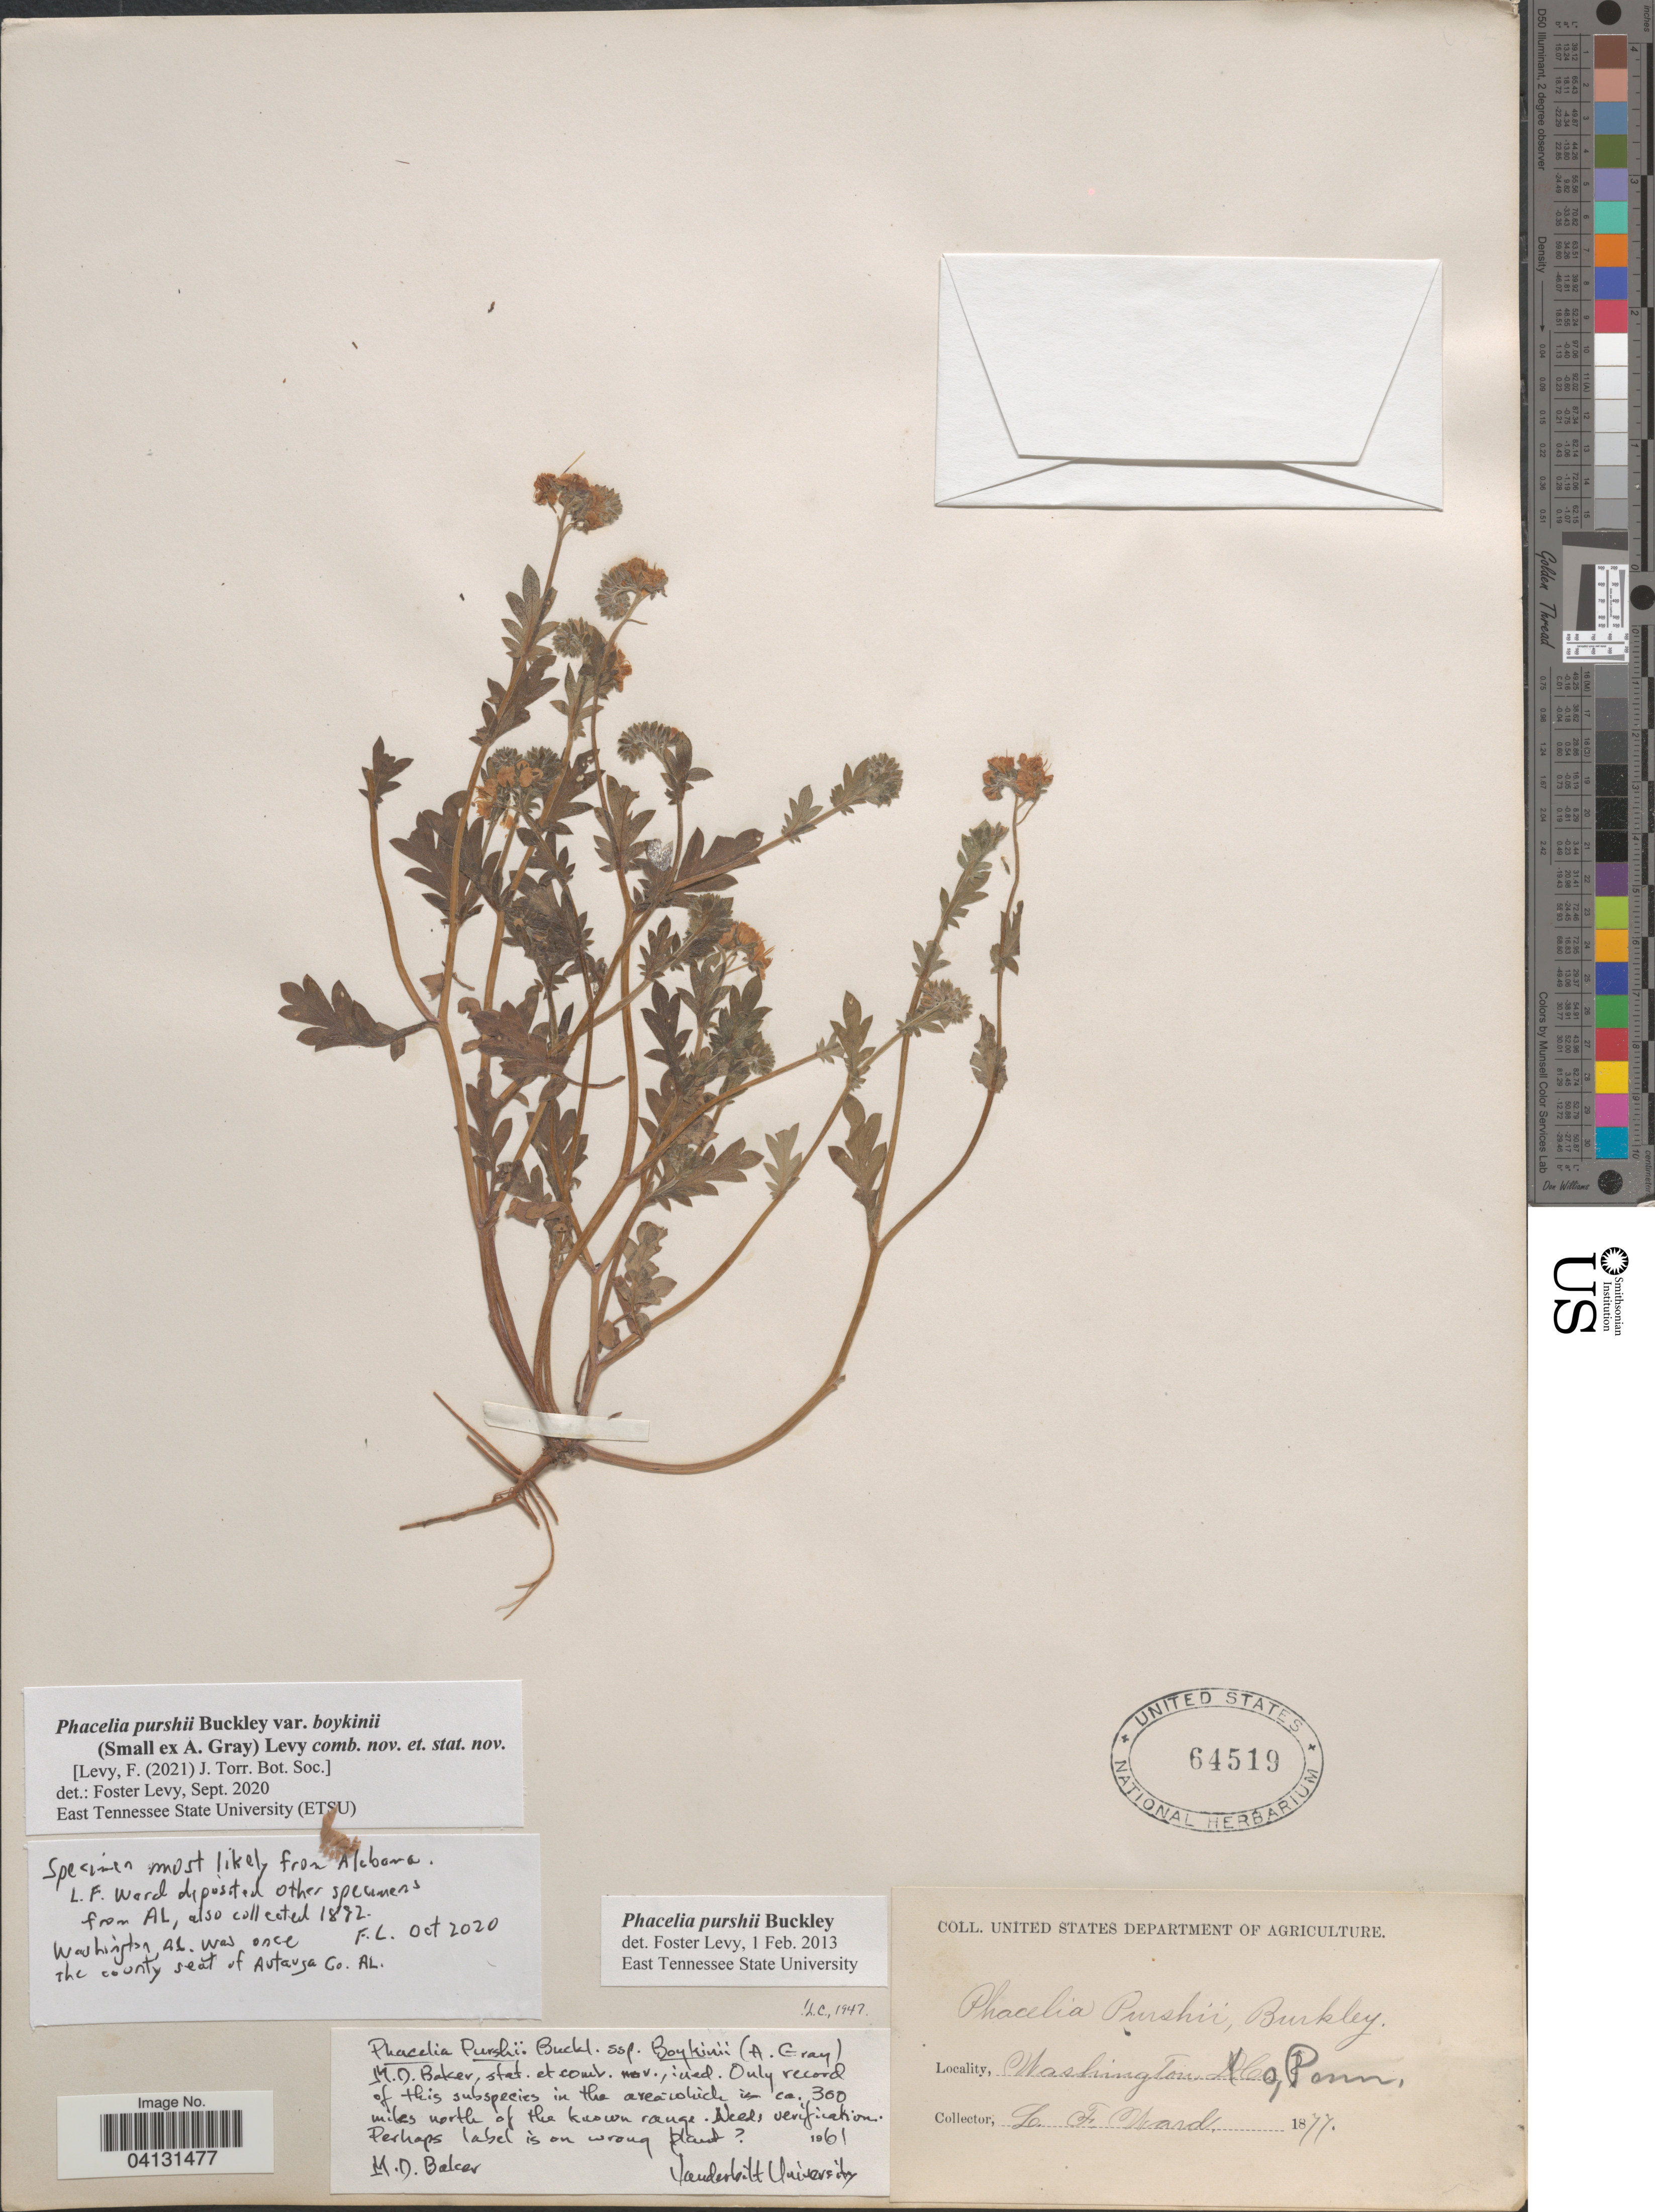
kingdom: Plantae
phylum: Tracheophyta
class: Magnoliopsida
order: Boraginales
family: Hydrophyllaceae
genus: Phacelia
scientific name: Phacelia purshii var. boykinii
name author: (Small ex A. Gray) Levy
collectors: L. Ward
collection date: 1877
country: United States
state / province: Pennsylvania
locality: Washington Co.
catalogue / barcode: US 64519